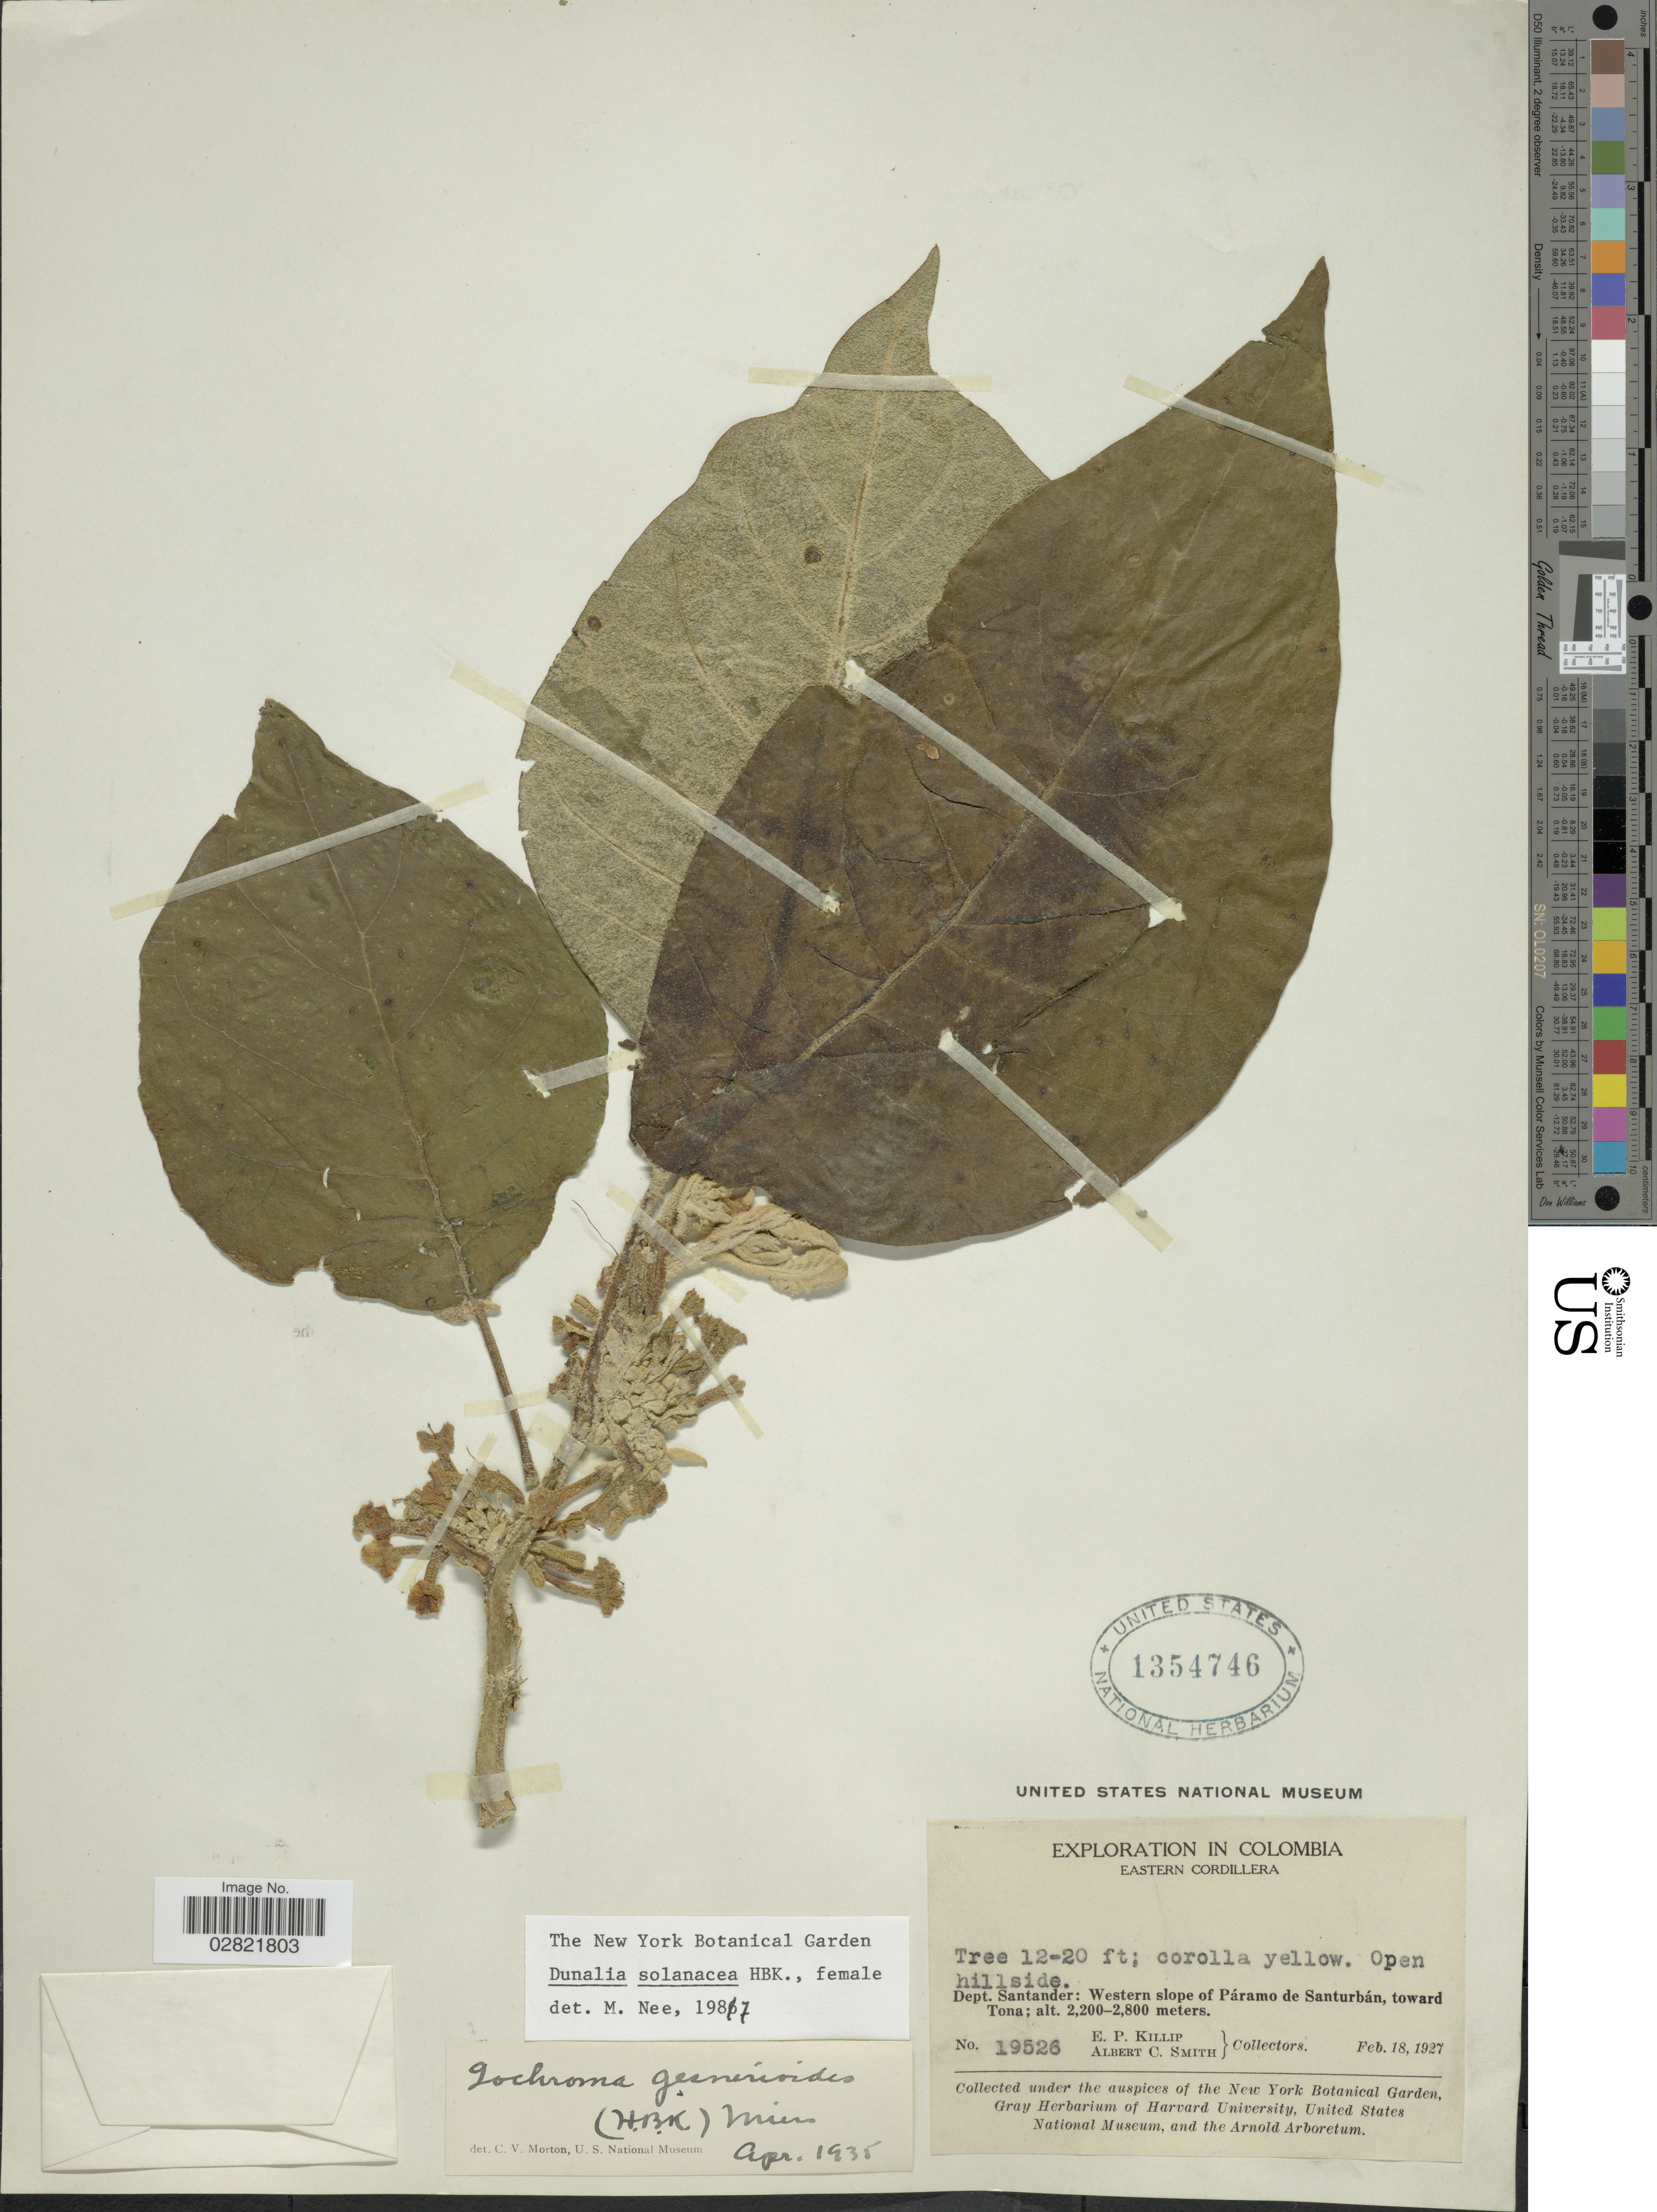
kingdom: Plantae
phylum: Tracheophyta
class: Magnoliopsida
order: Solanales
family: Solanaceae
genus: Dunalia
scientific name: Dunalia solanacea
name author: Kunth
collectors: E. P. Killip & A. C. Smith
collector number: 19526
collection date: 1927-02-18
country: Colombia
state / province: Santander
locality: Eastern Cordillera, Dept. Santander: Western slope of Páramo de Santurbán, toward Tona.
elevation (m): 2200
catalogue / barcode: US 1354746